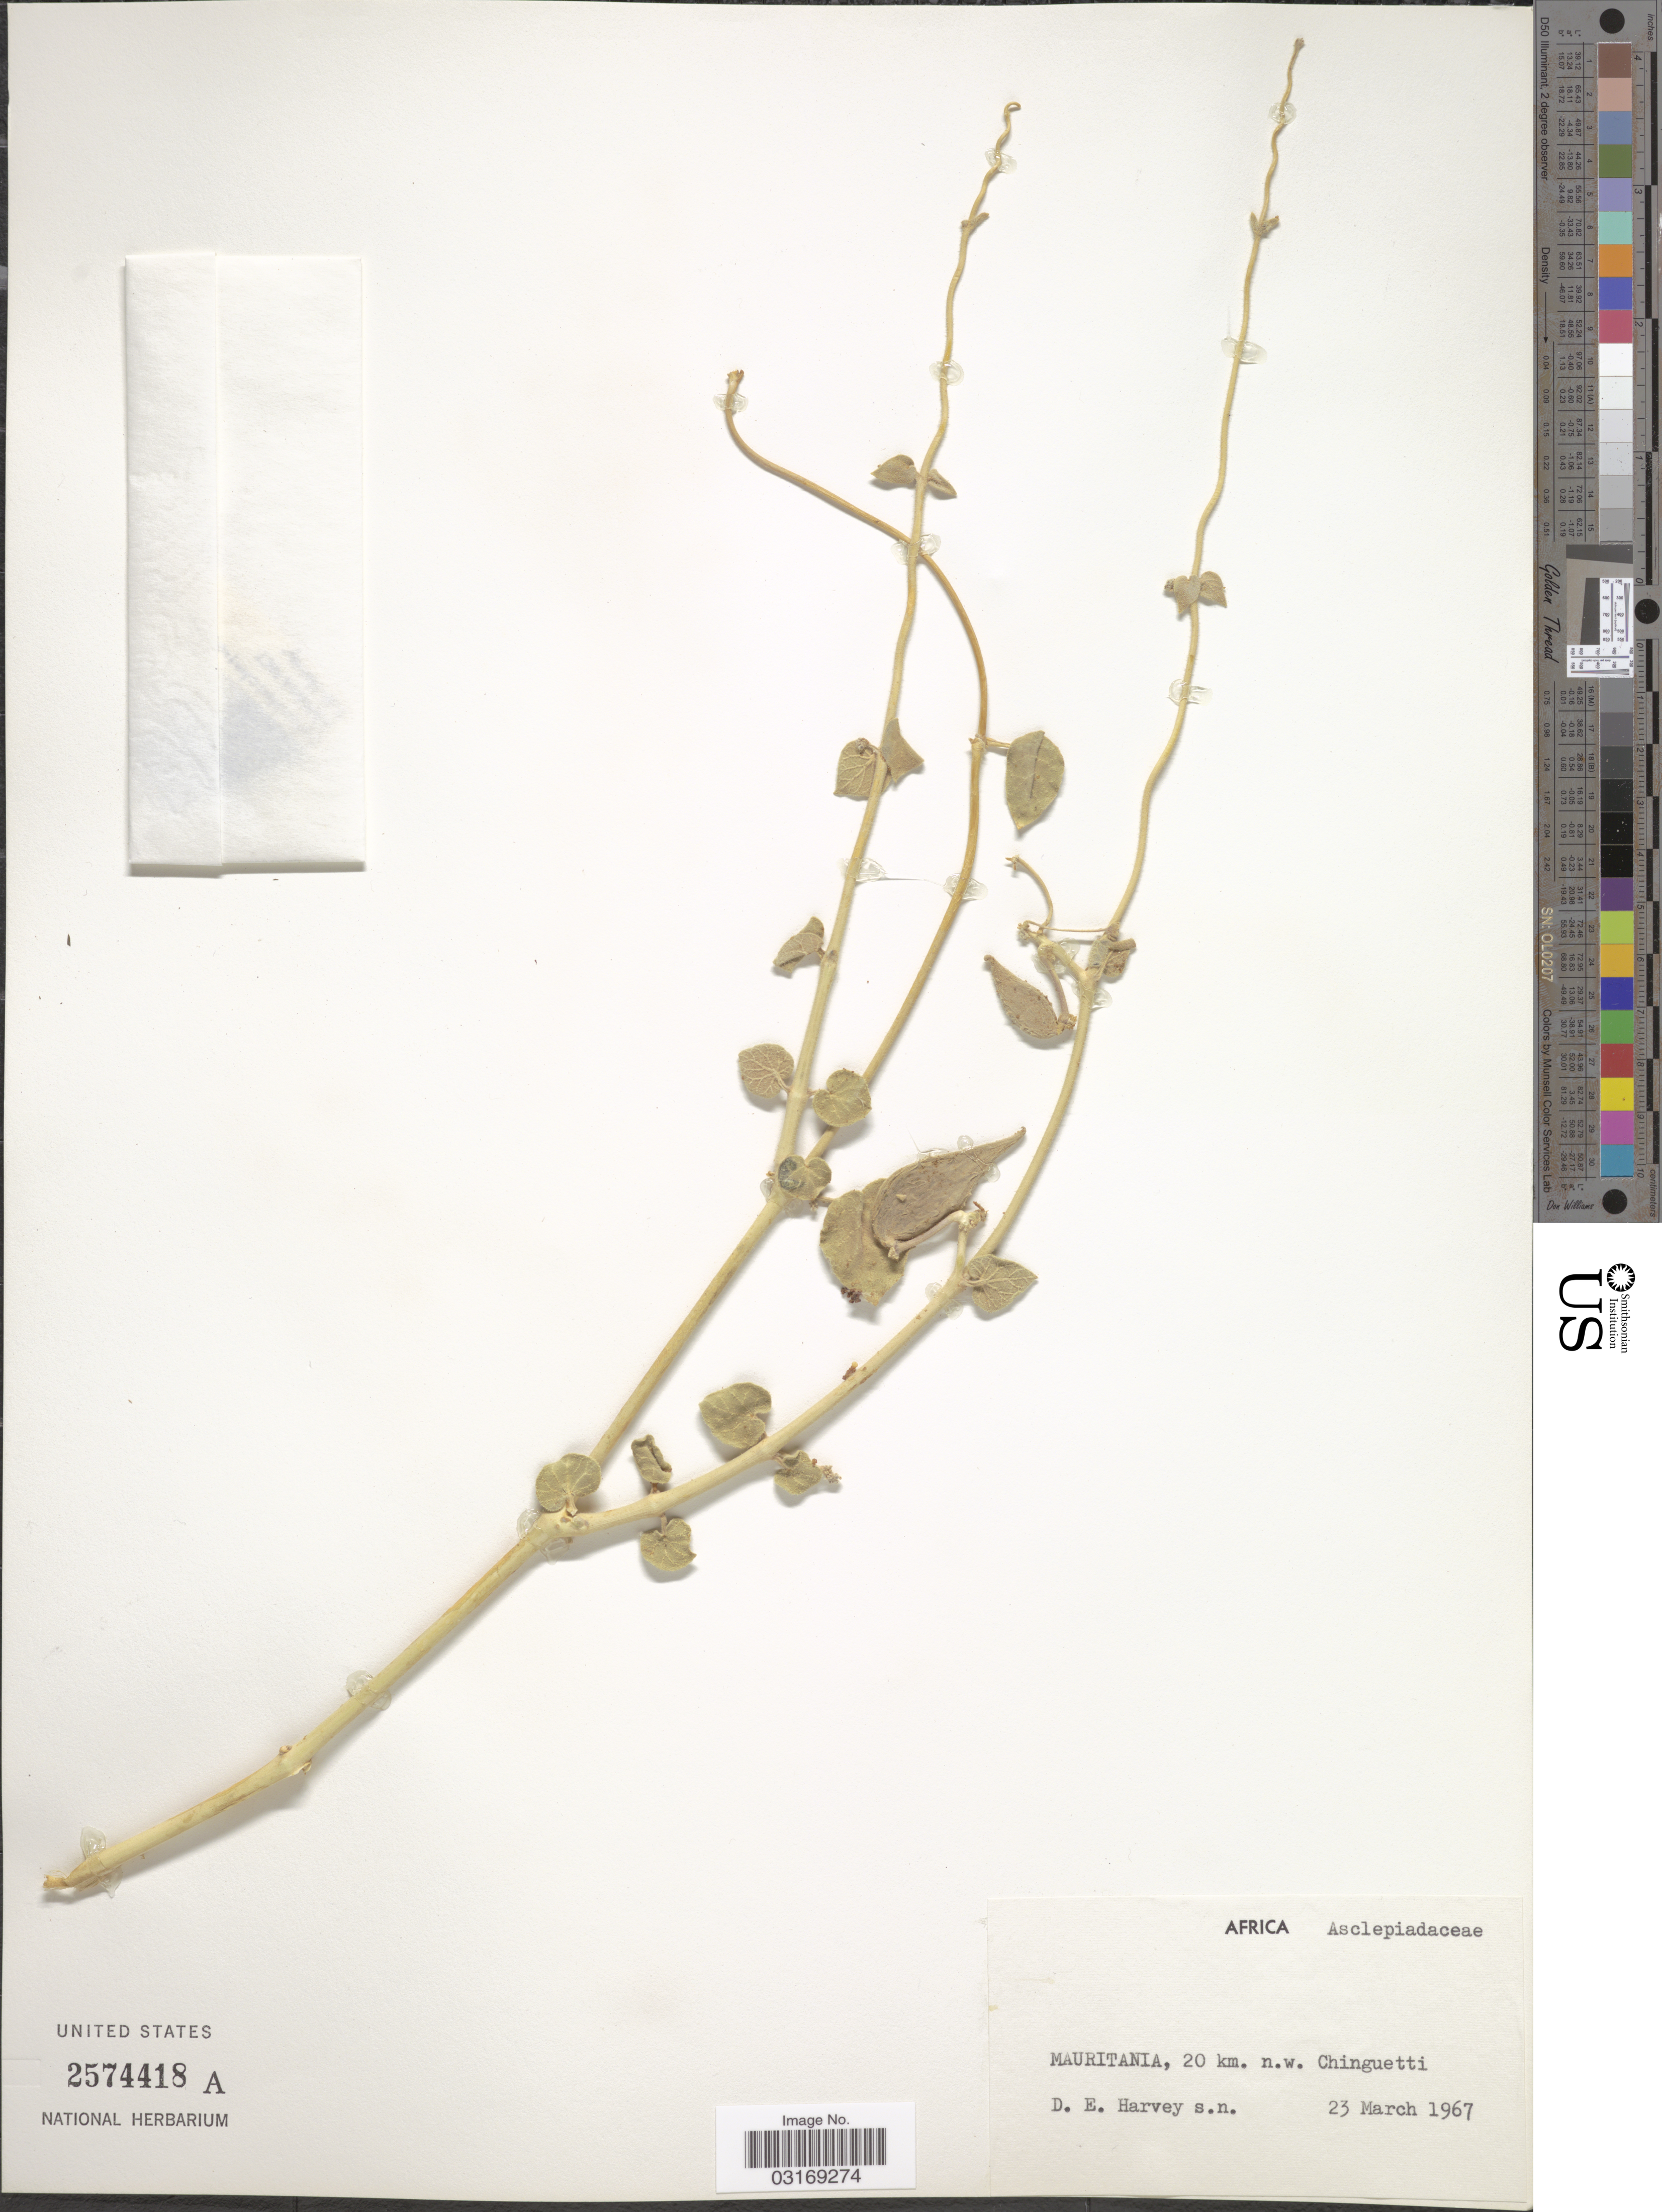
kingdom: Plantae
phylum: Tracheophyta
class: Magnoliopsida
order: Gentianales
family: Apocynaceae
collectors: D. E. Harvey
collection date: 1967-03-23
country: Mauritania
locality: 20 km. n.w. Chinguetti.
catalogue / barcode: US 2574418A